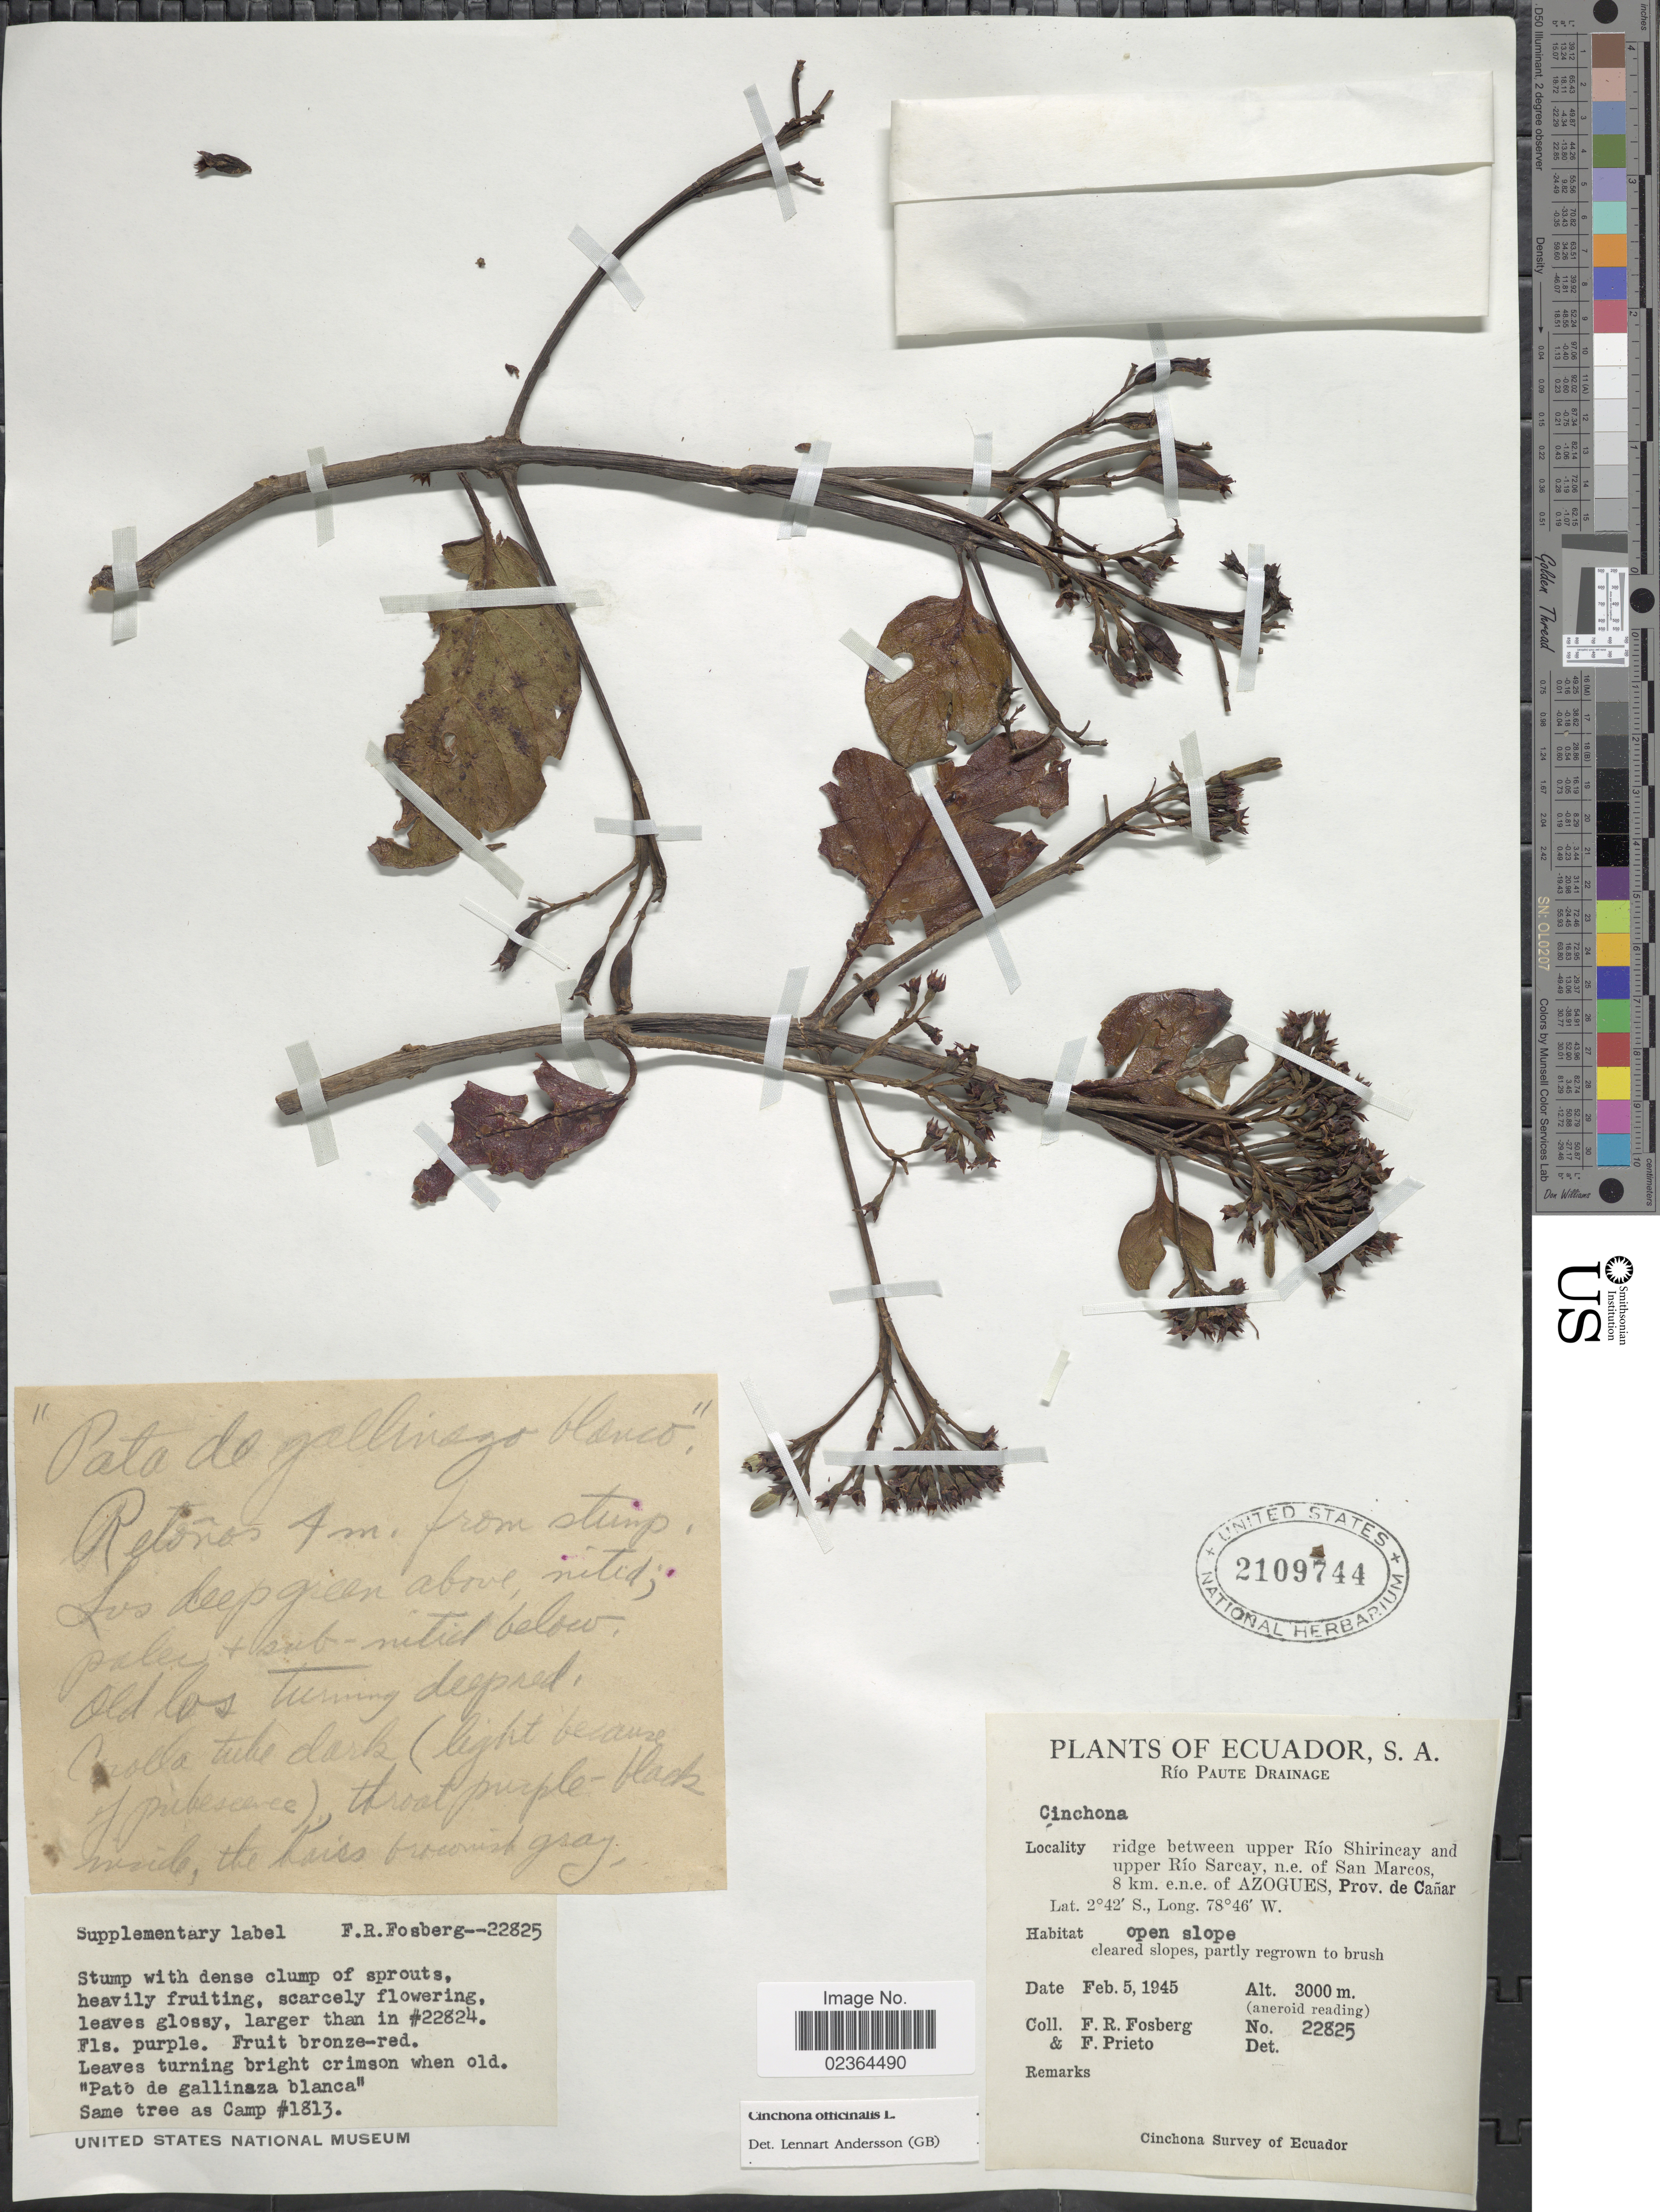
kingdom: Plantae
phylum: Tracheophyta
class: Magnoliopsida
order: Gentianales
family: Rubiaceae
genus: Cinchona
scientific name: Cinchona officinalis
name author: L.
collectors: F. R. Fosberg & F. Prieto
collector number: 22825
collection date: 1945-02-05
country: Ecuador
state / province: Cañar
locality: Rio Paute Drainage, ridge between upper Rio Shirincay and upper Rio Sarcay, n.e. of San Marcos, 8 km. e.n.e. of Azogues, Prov. de Canar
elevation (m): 3000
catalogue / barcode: US 2109744